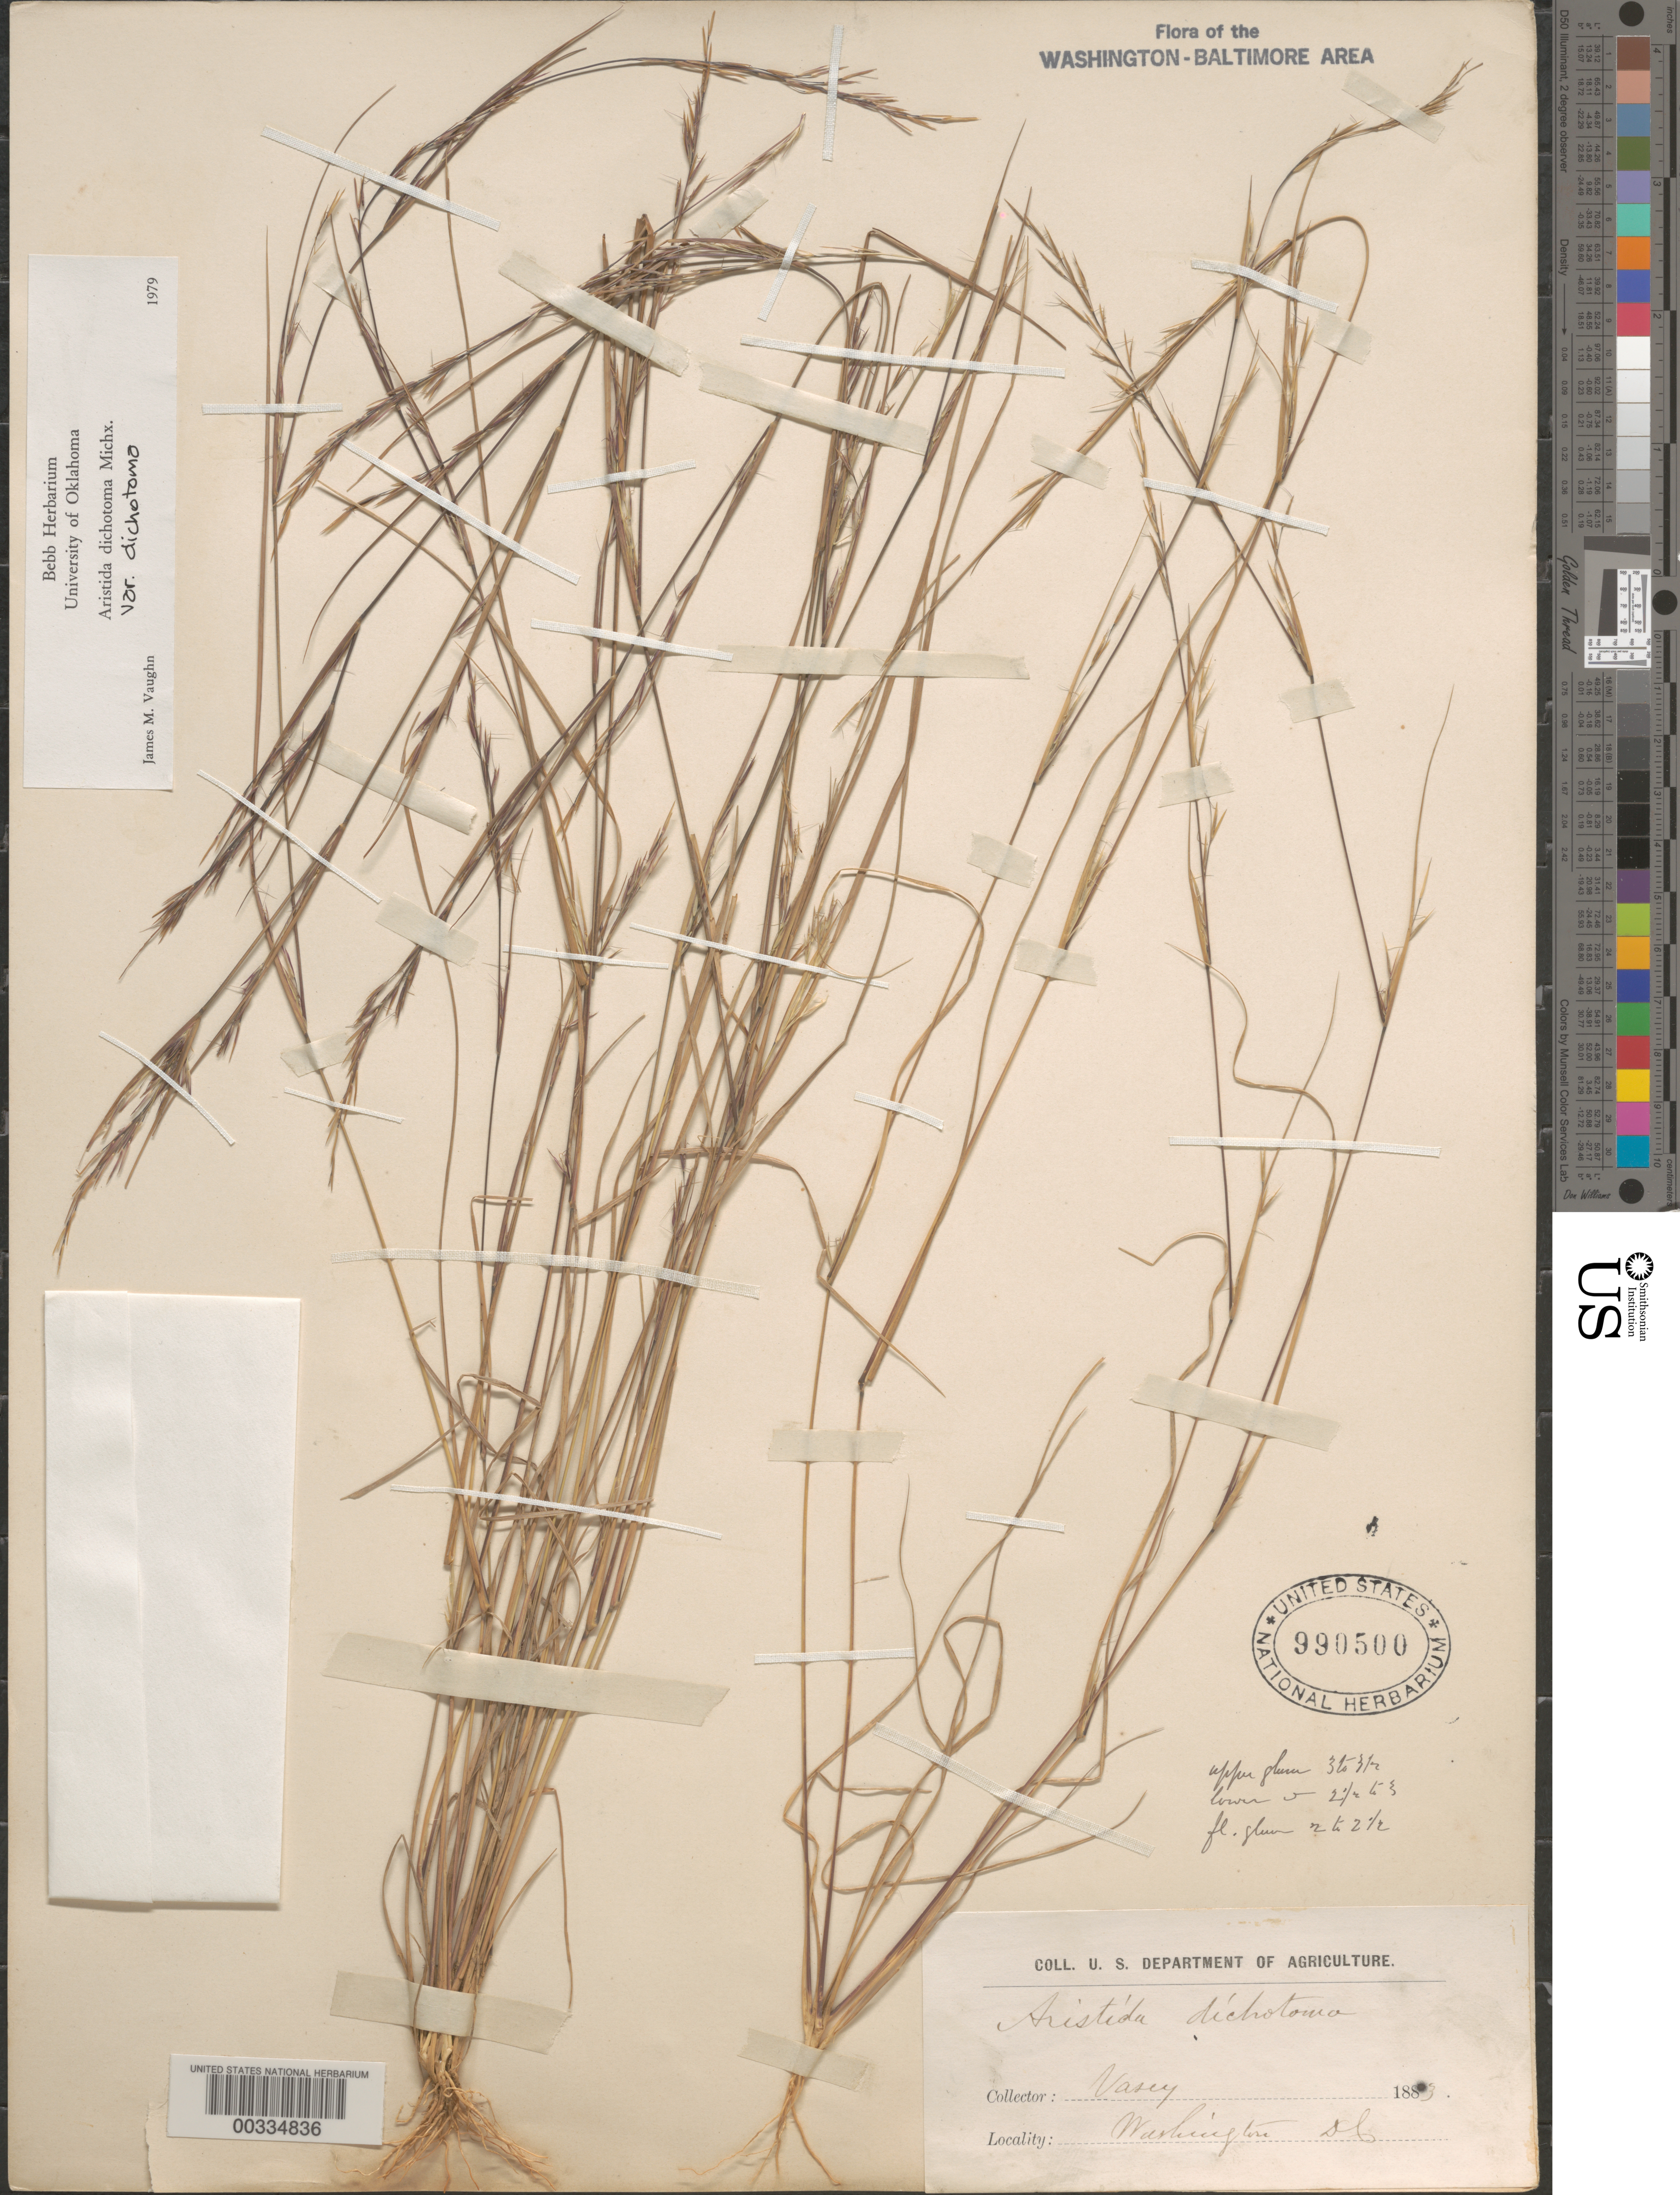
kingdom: Plantae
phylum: Tracheophyta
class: Liliopsida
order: Poales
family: Poaceae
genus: Aristida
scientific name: Aristida dichotoma var. dichotoma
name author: Michx.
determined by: Vaughn, J. M.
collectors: G. Vasey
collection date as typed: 1883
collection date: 1883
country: United States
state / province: District of Columbia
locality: Washington area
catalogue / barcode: US 990500